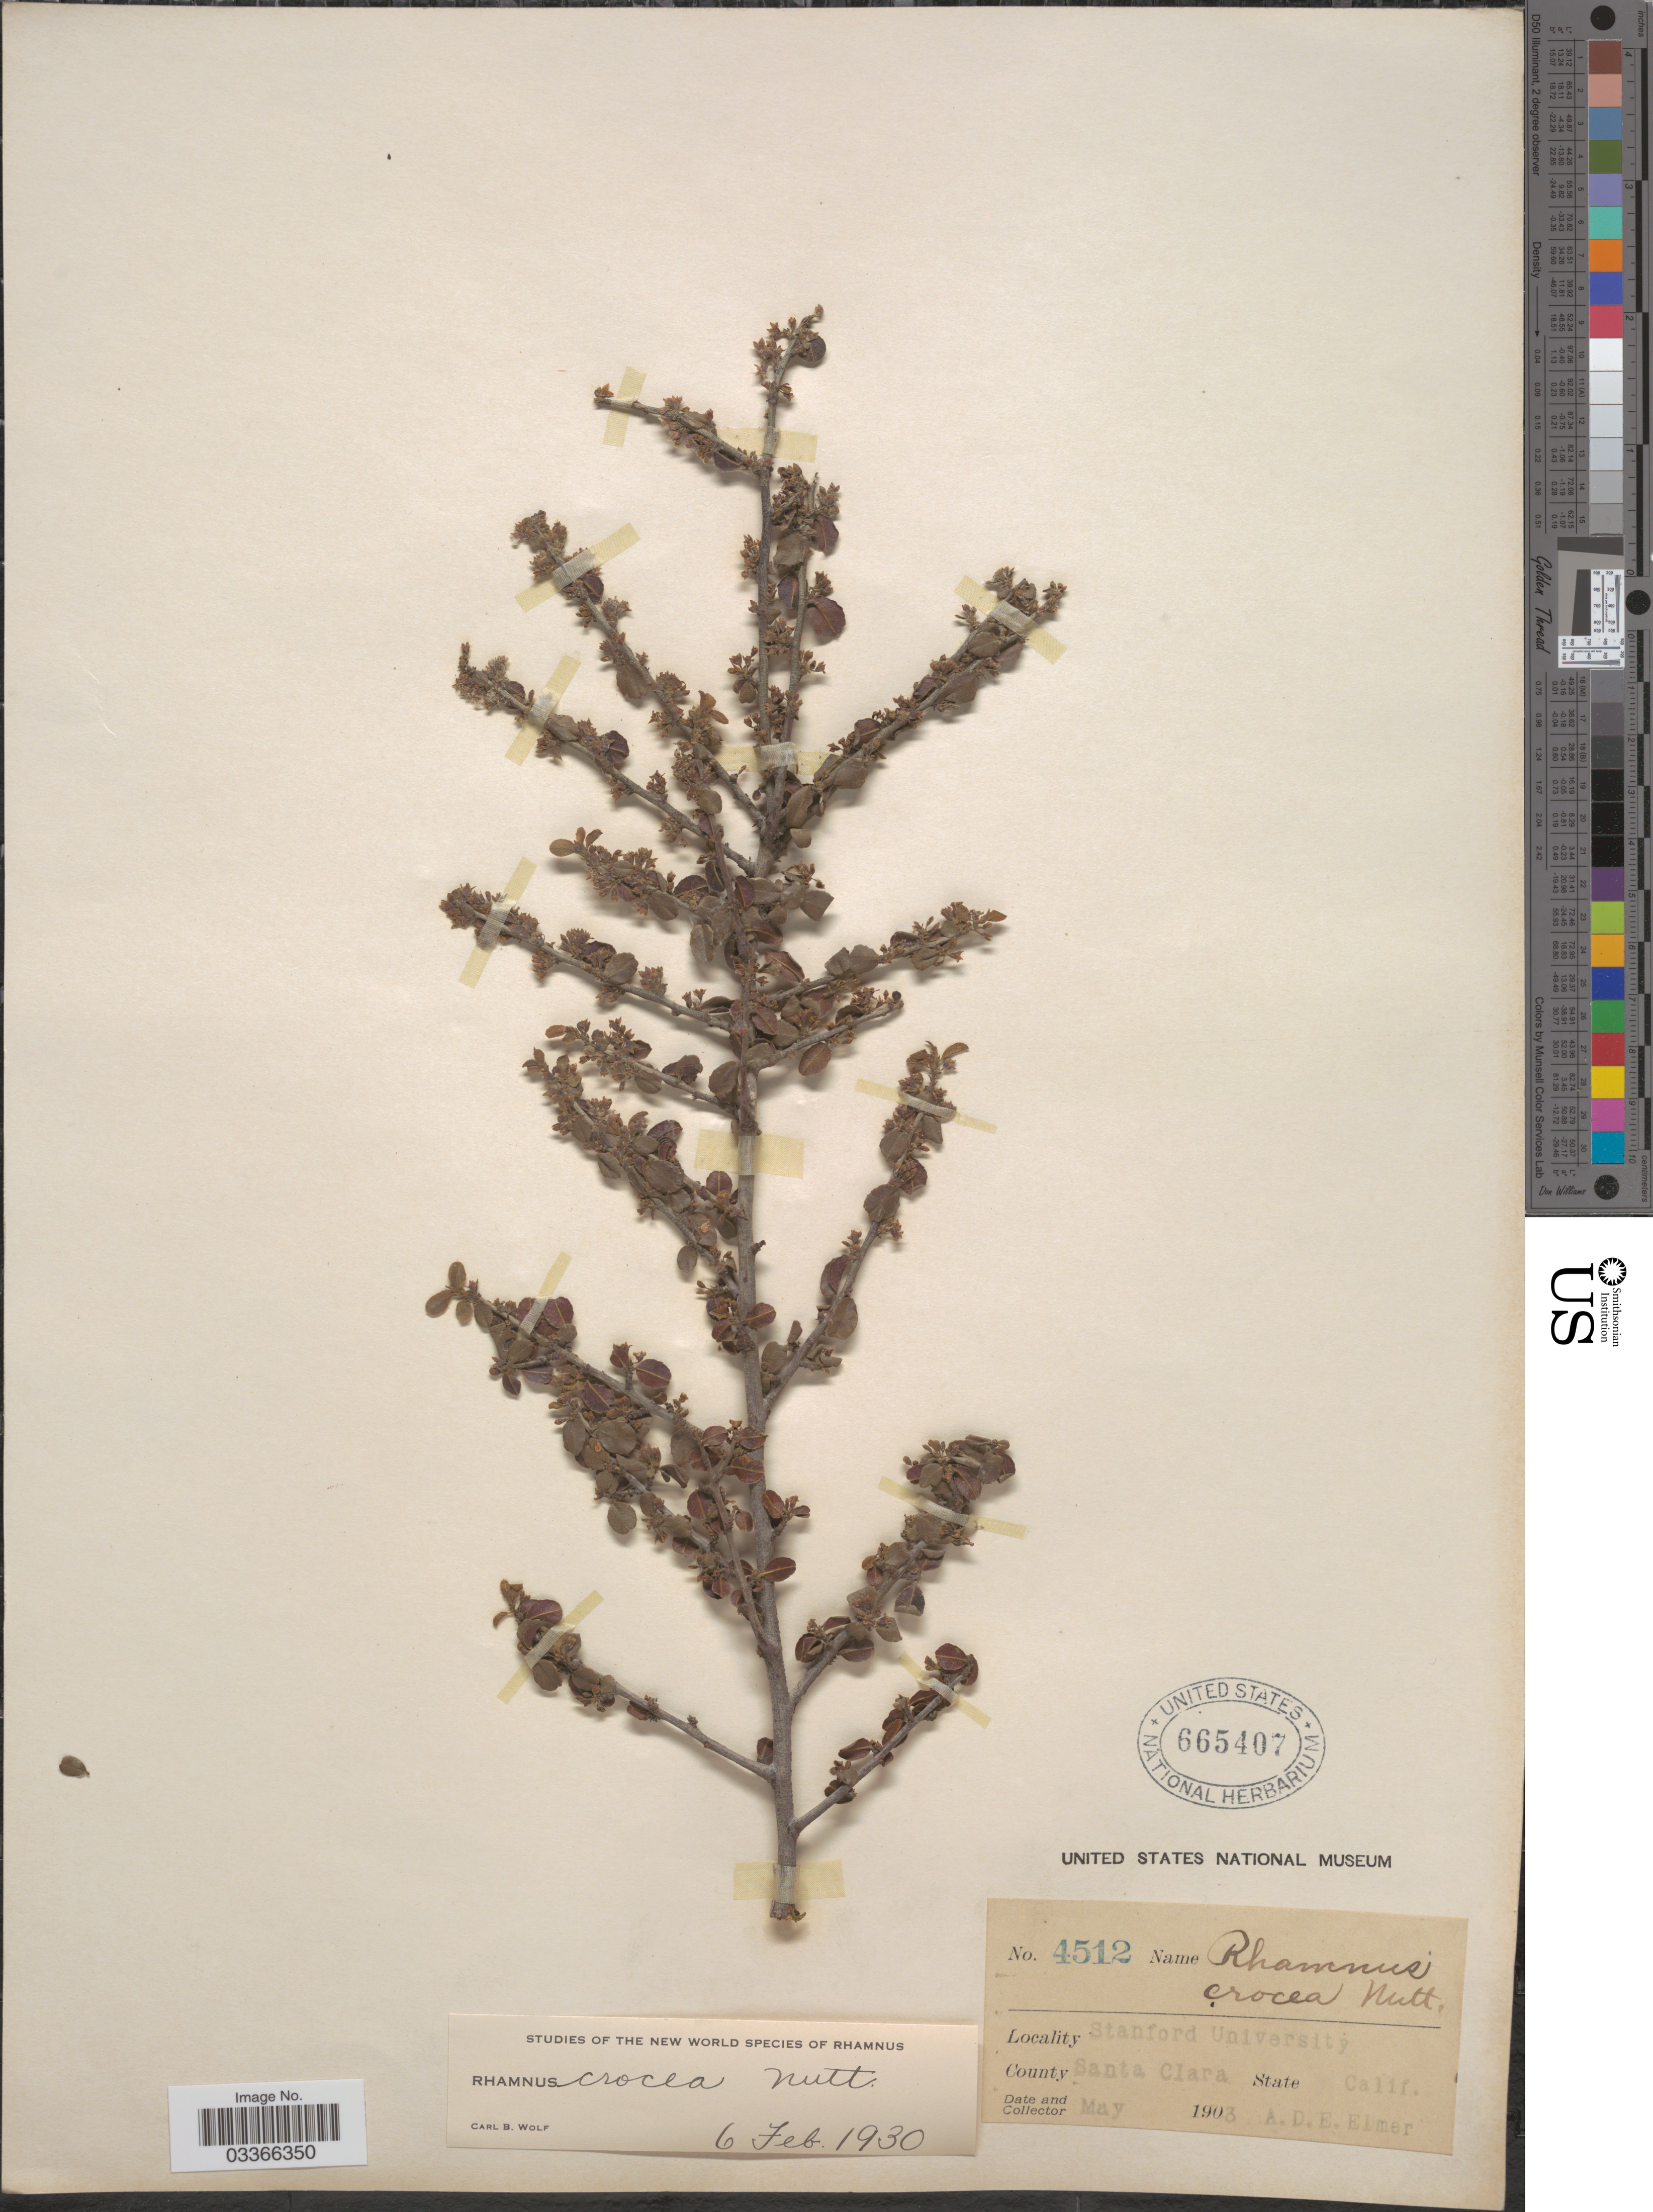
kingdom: Plantae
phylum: Tracheophyta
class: Magnoliopsida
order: Rosales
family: Rhamnaceae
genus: Rhamnus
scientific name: Rhamnus crocea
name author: Nutt.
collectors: A. D. E. Elmer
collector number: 4512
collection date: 1903-05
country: United States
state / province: California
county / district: Santa Clara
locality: Stanford University. County Santa Clara.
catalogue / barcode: US 665407